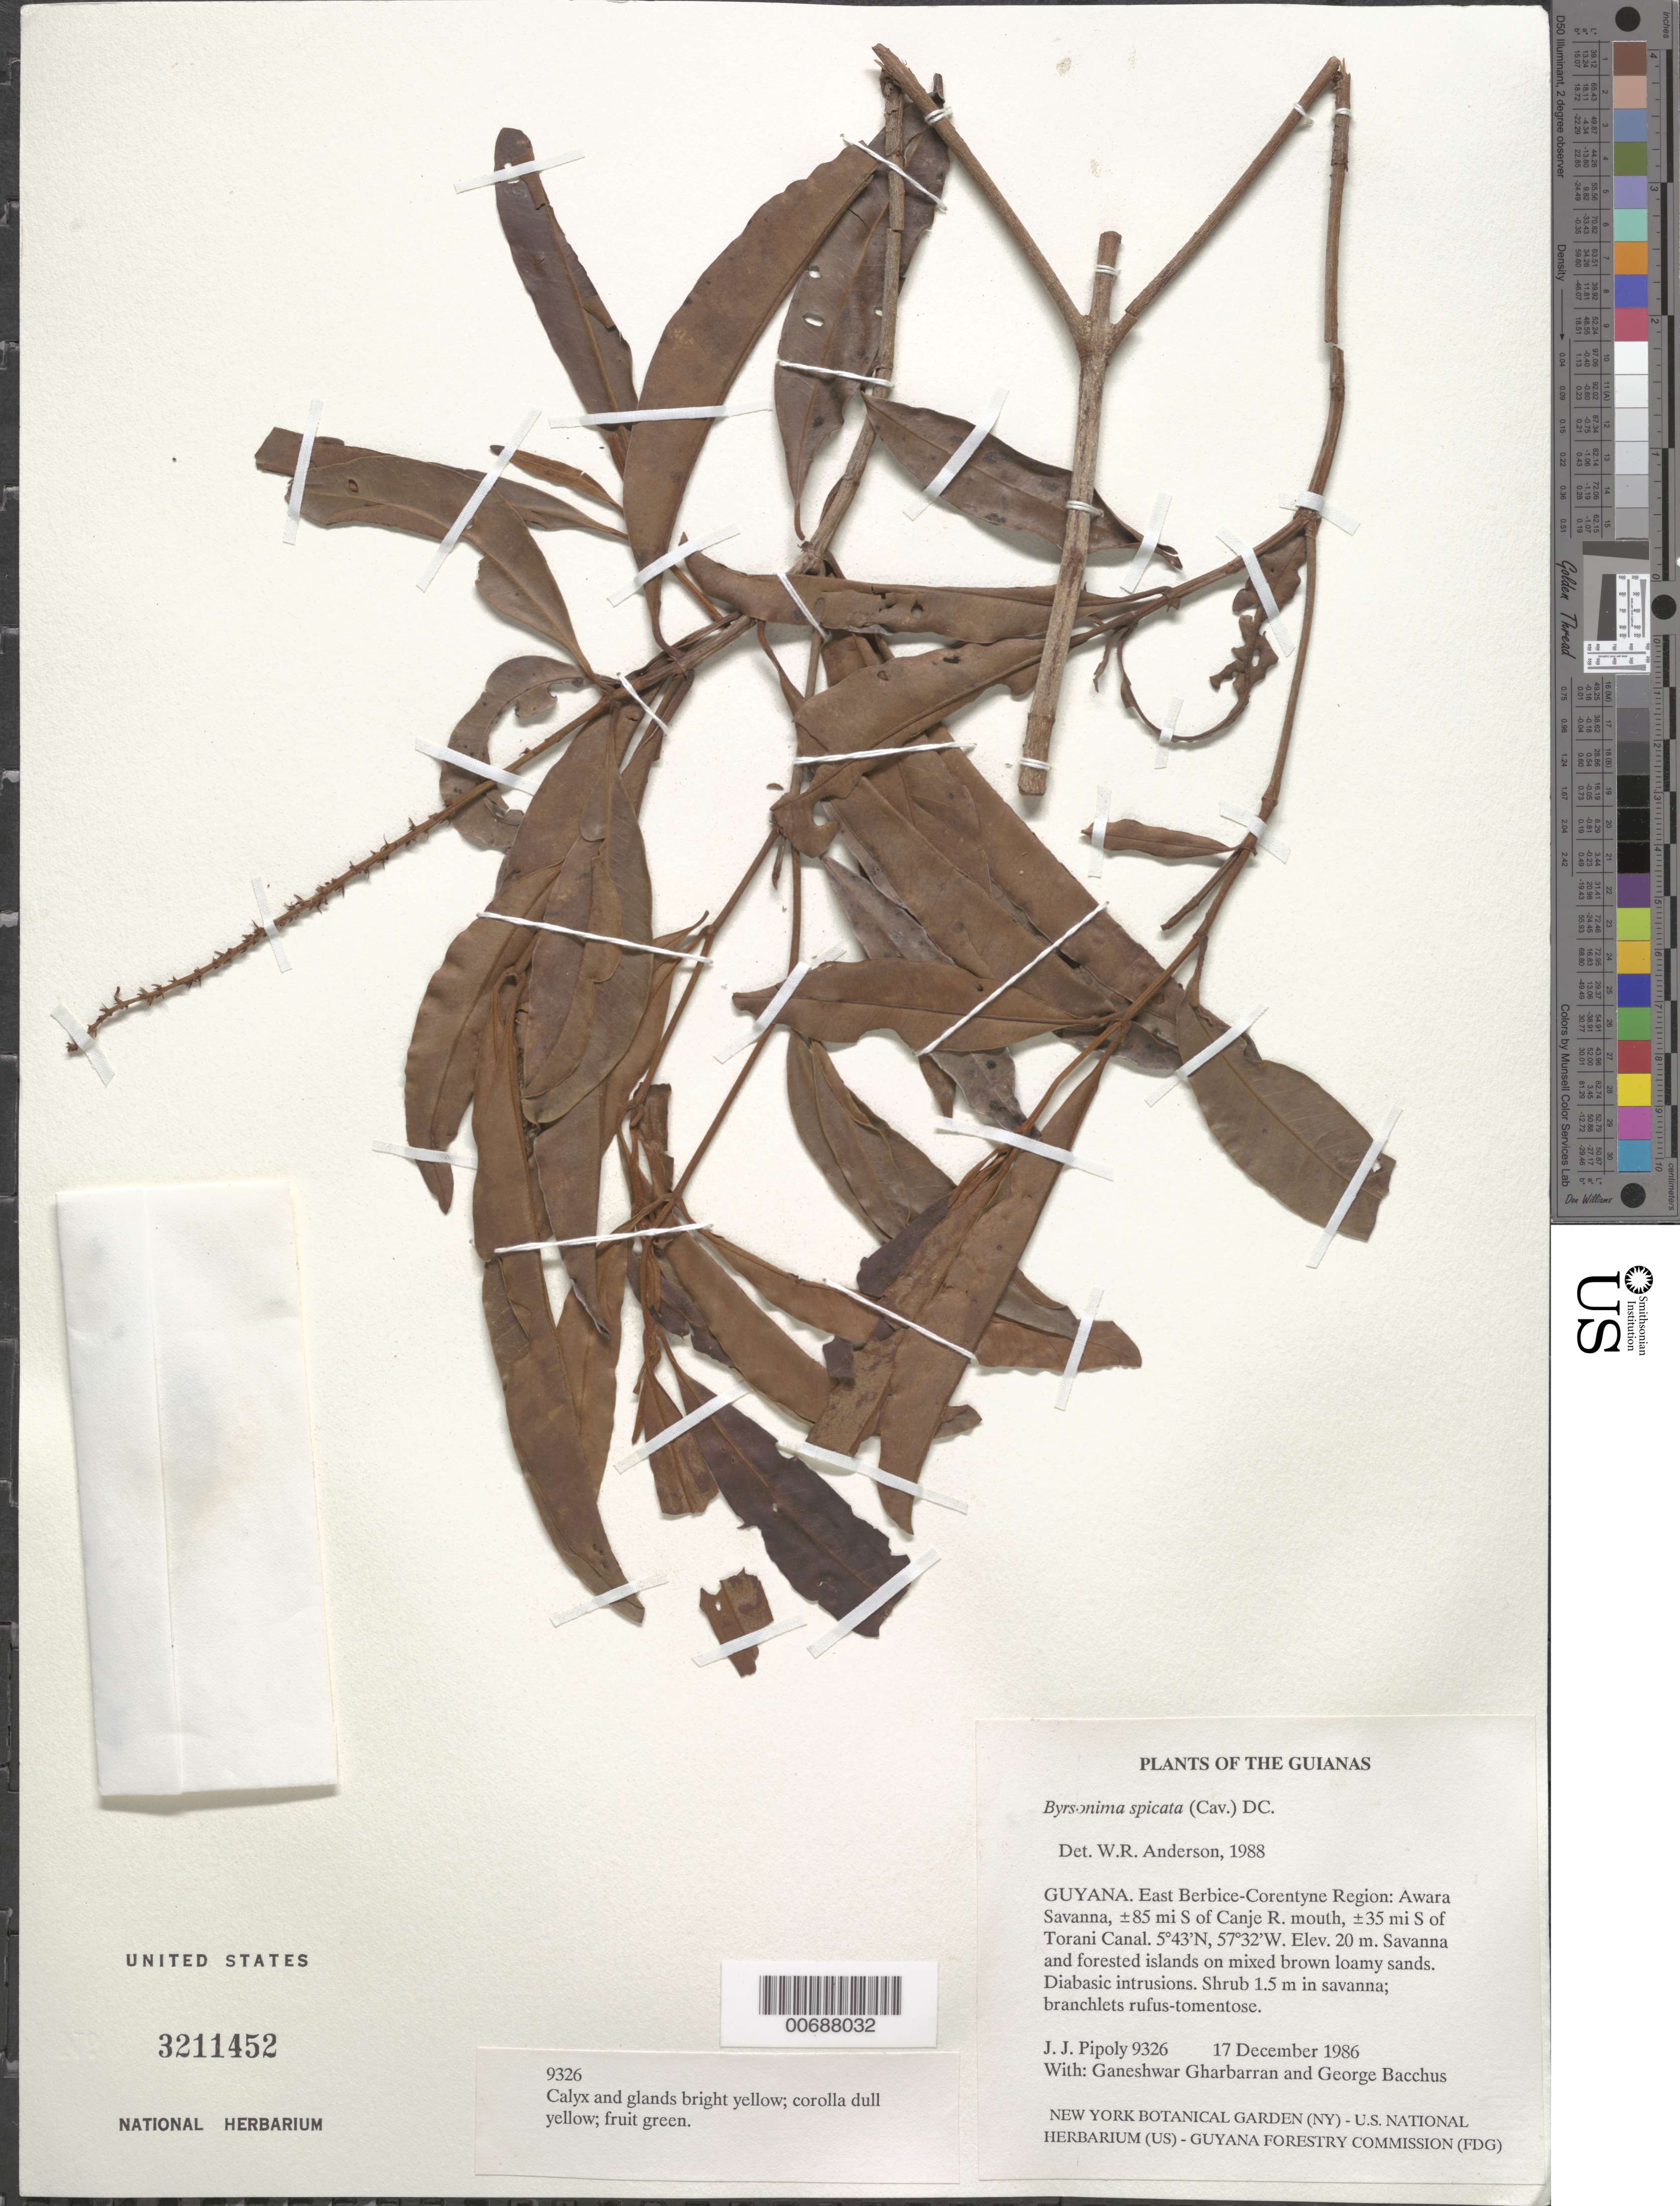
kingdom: Plantae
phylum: Tracheophyta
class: Magnoliopsida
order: Malpighiales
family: Malpighiaceae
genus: Byrsonima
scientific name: Byrsonima spicata (Cav.) DC.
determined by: Anderson, W. R., (MICH), University of Michigan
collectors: J. J. Pipoly, G. Gharbarran & G. Bacchus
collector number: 9326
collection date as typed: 17 December 1986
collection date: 1986-12-17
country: Guyana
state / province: E. Berbice-Corentyne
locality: Awara Savanna, ±85 mi S of Canje R. mouth, ±35 mi S of Torani Canal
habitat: Savanna and forested islands on mixed brown loamy sands. Diabasic intrusions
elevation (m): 20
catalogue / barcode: US 3211452